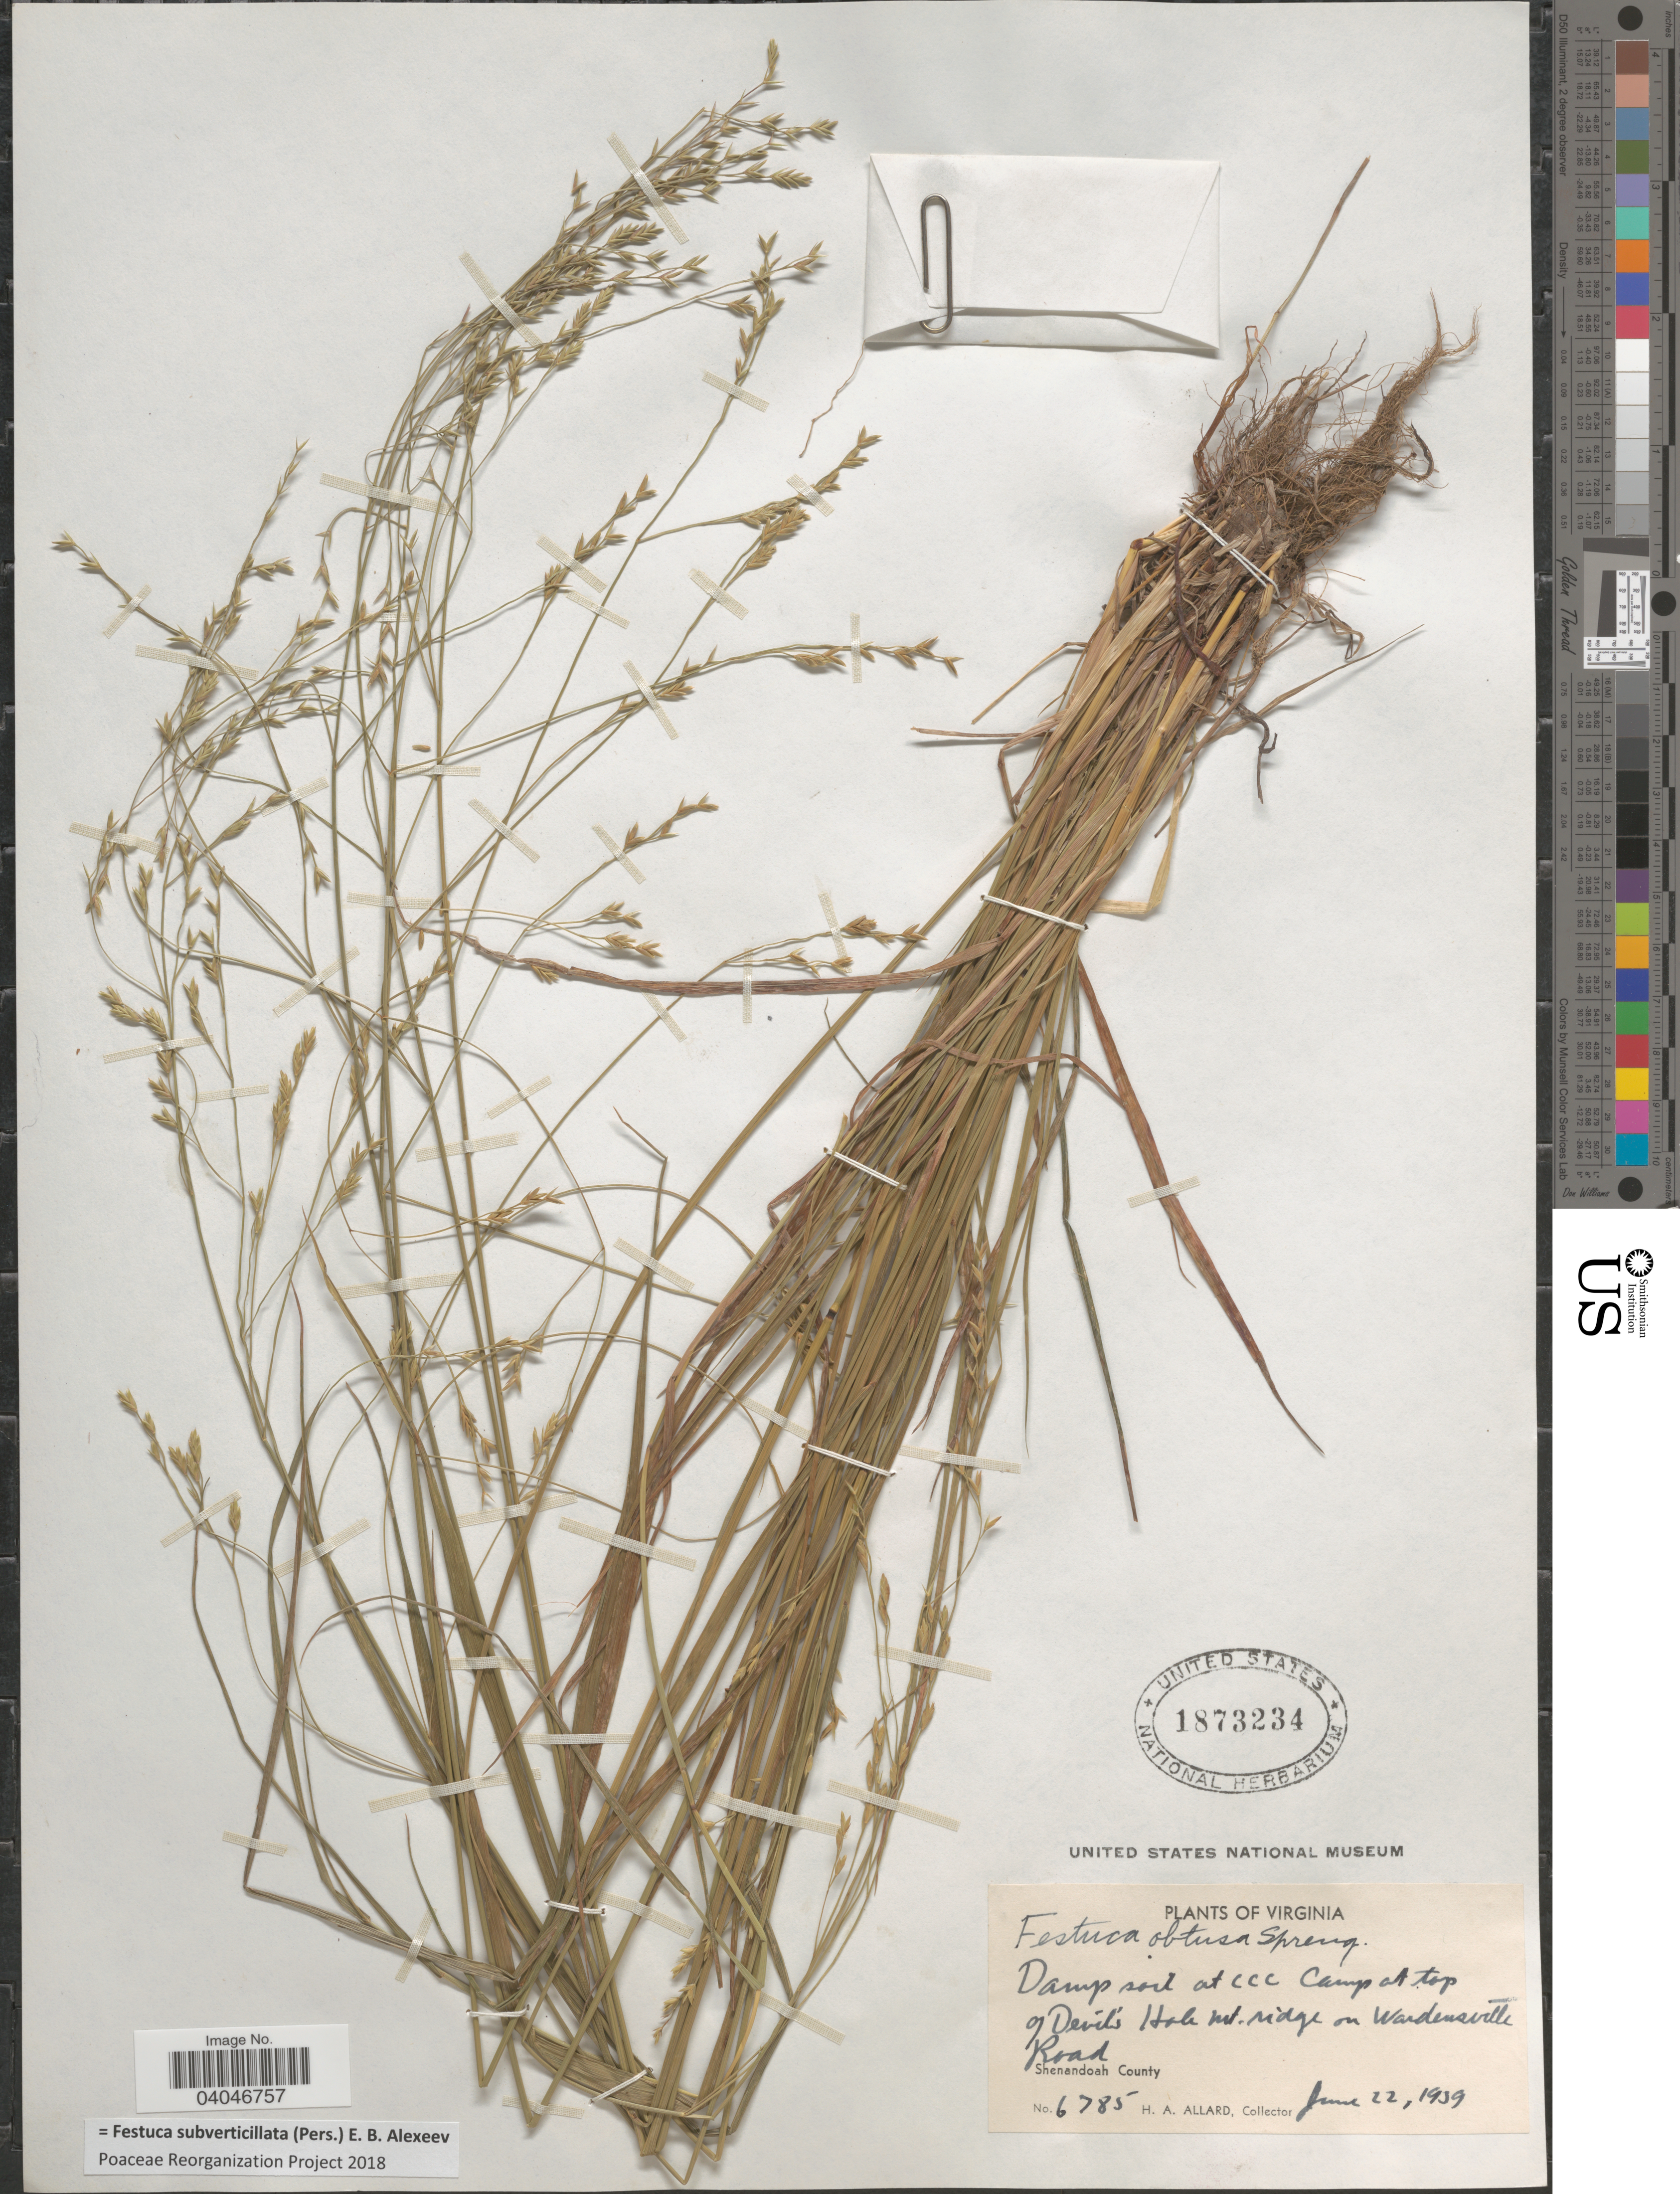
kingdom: Plantae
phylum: Tracheophyta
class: Liliopsida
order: Poales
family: Poaceae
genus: Festuca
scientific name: Festuca subverticillata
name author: (Pers.) E.B. Alexeev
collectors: H. A. Allard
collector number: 6785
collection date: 1959-06-22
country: United States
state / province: Virginia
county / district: Shenandoah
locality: Damp soil at ccc Camp at top of Devil's Hole Mt. ridge on Wardensville Road. Shenandoah County.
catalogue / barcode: US 1873234